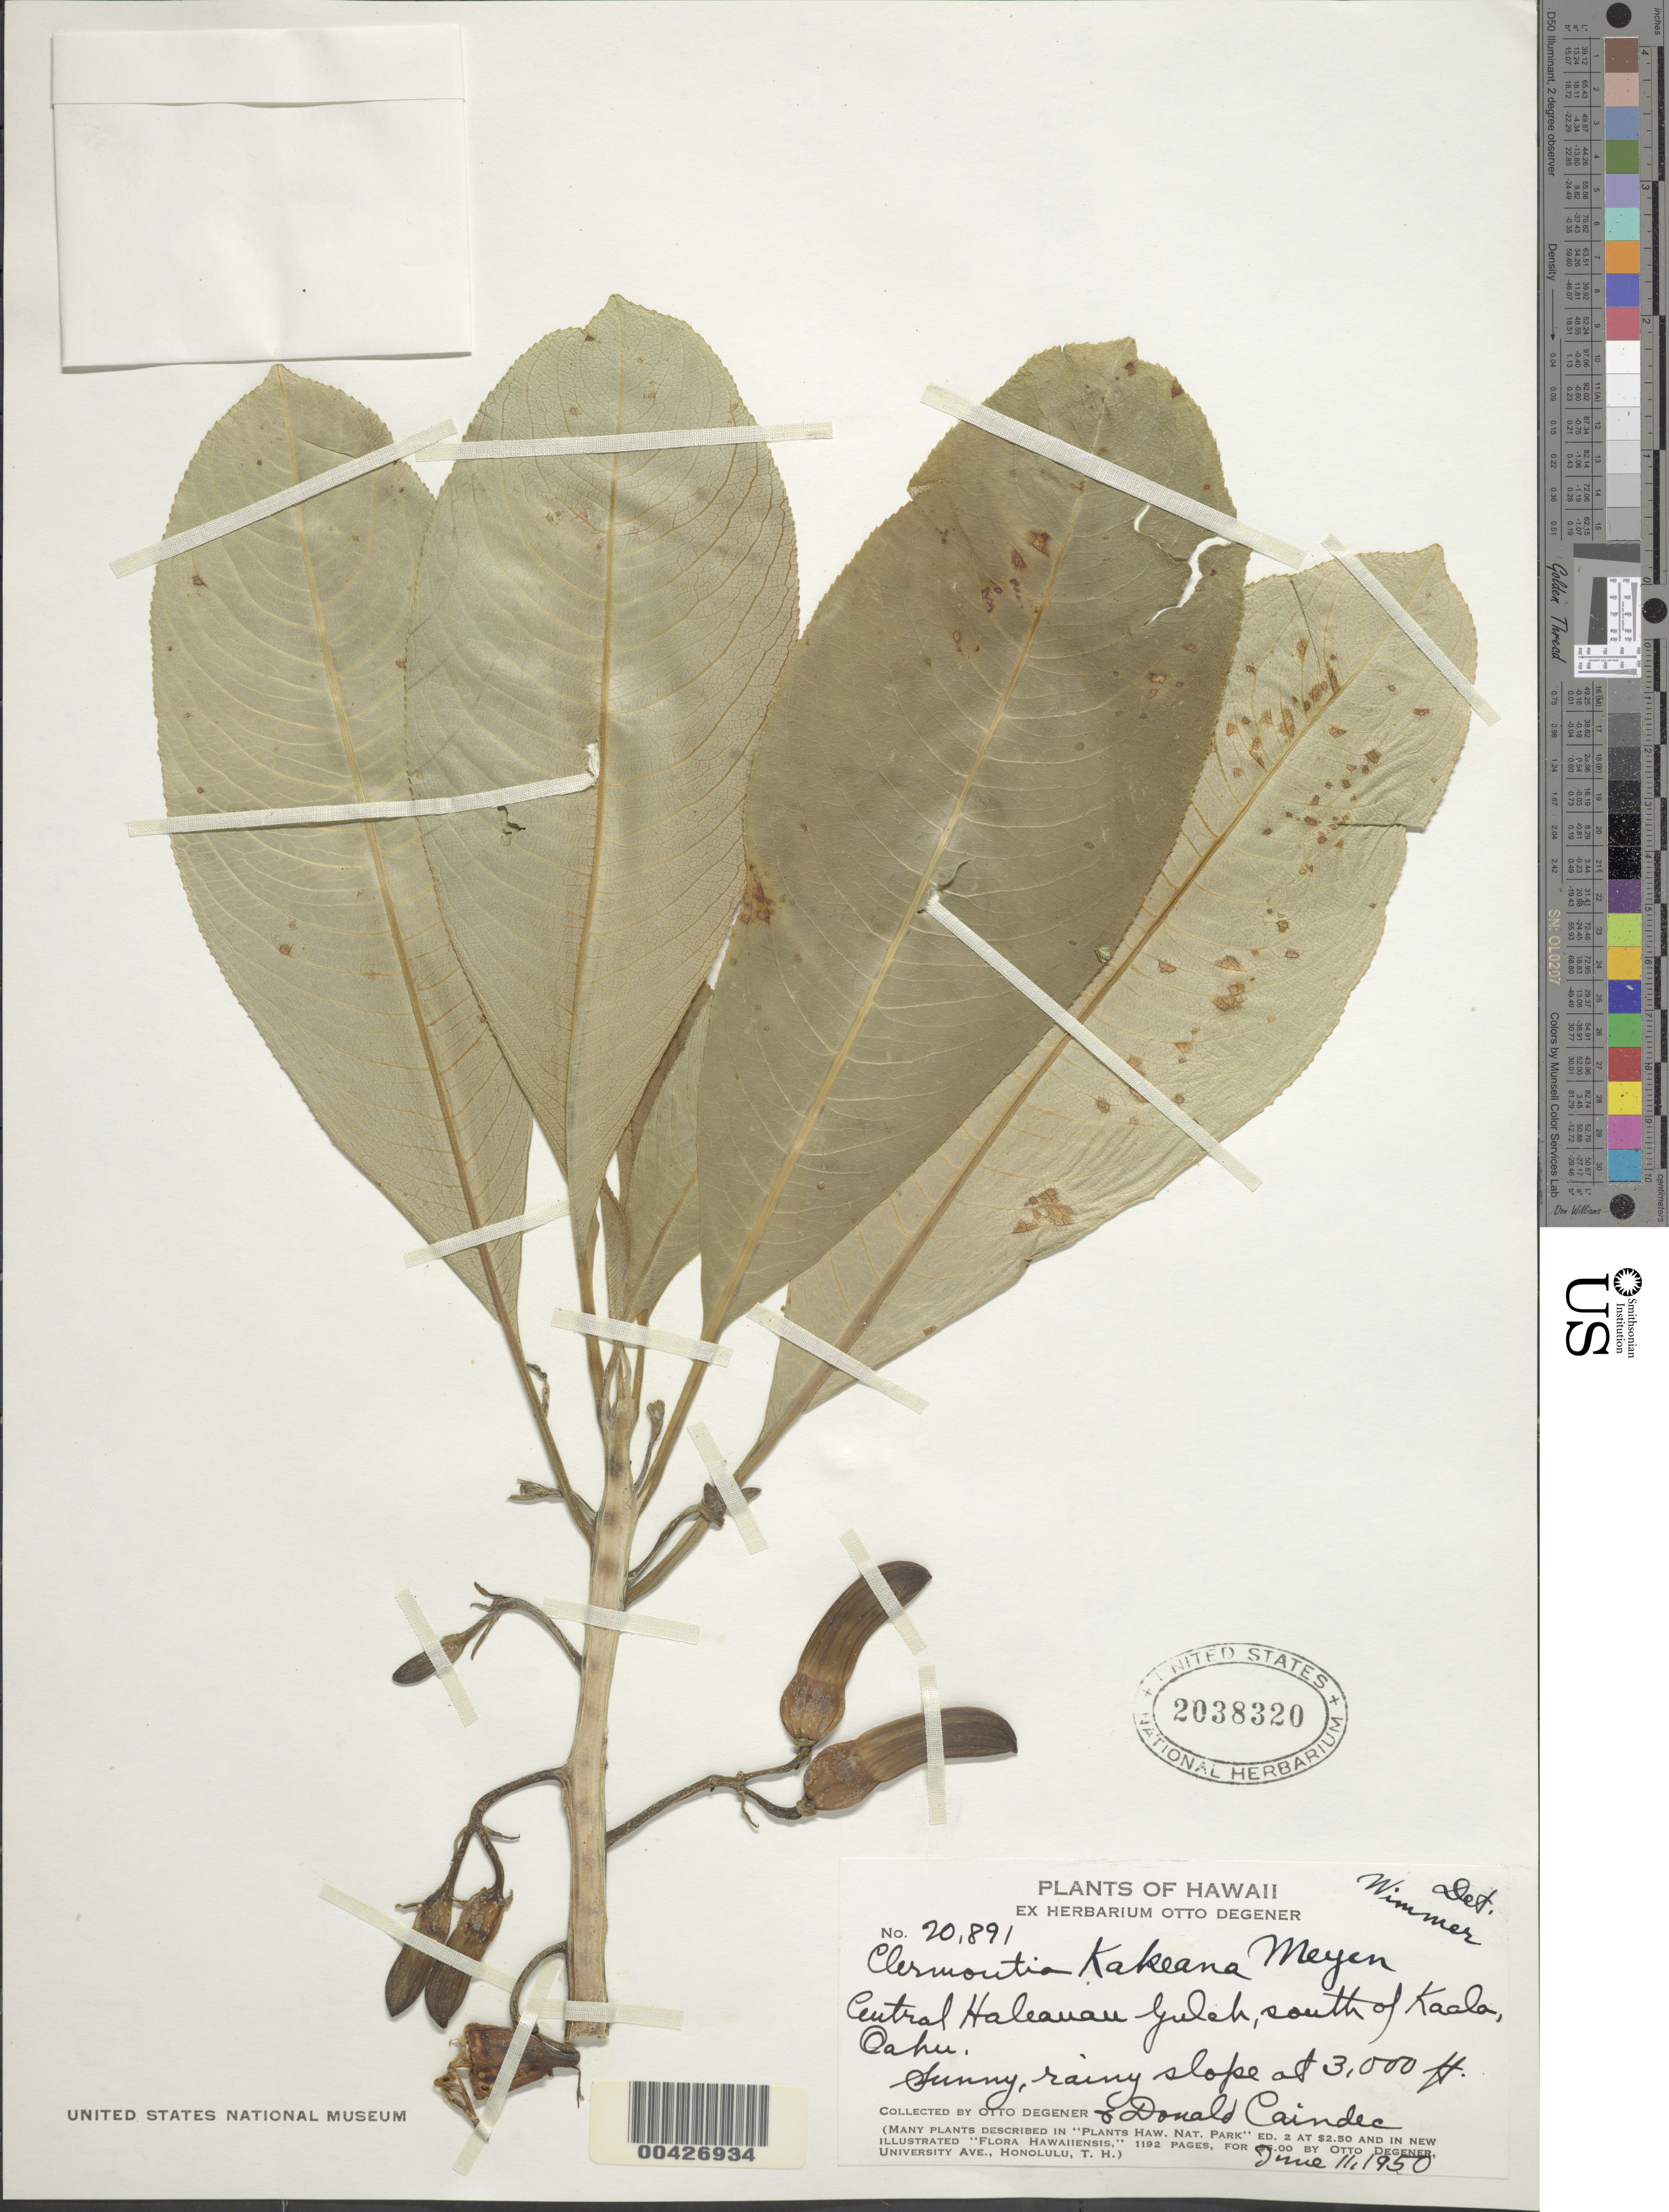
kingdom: Plantae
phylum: Tracheophyta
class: Magnoliopsida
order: Asterales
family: Campanulaceae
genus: Clermontia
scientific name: Clermontia kakeana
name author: Meyen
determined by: Wimmer, F. E.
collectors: O. Degener & D. Caindec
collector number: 20891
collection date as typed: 11 Jun 1950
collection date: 1950-06-11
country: United States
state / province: Hawaii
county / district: Honolulu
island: Oahu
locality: south of Kaala, central Haleauau Guleh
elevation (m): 914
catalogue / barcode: US 2038320